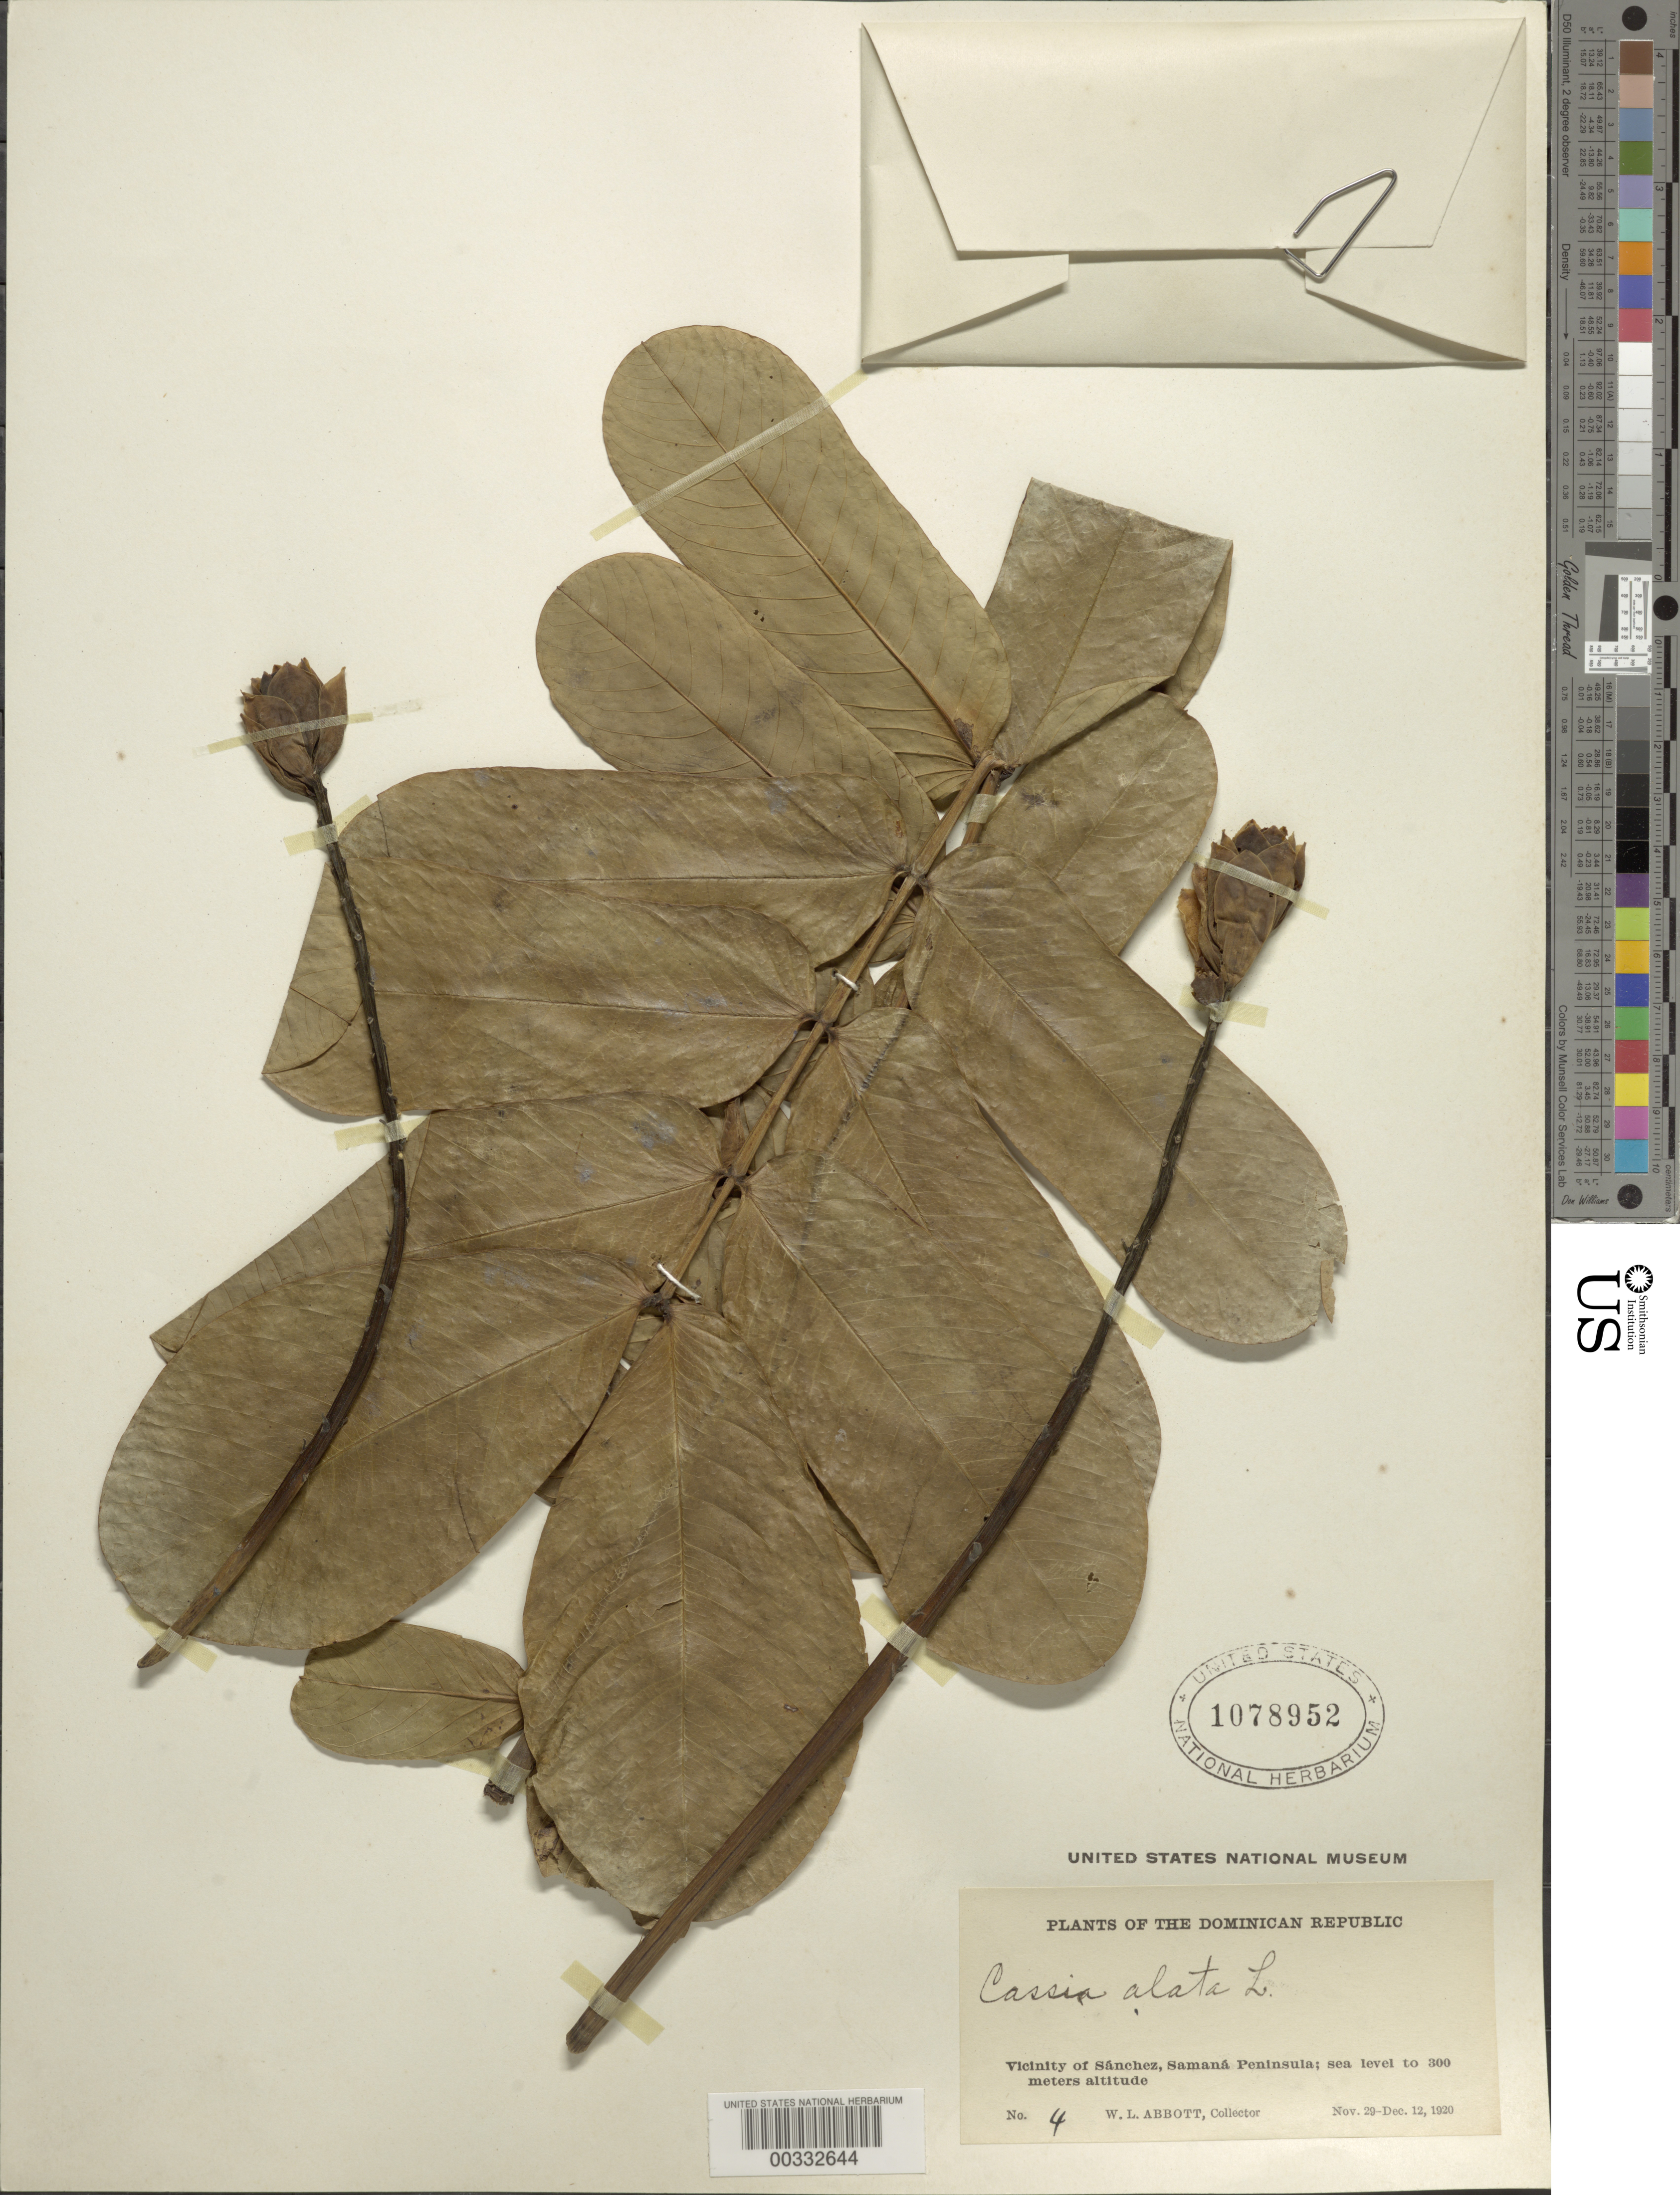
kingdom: Plantae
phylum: Tracheophyta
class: Magnoliopsida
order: Fabales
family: Fabaceae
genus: Senna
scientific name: Senna alata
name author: (L.) Roxb.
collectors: W. L. Abbott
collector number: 4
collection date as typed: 29 Nov 1920 to 12 Dec 1920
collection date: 1920-11-29/1920-12-12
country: Dominican Republic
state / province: Samaná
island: Hispaniola Island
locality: Vicinity of sanchez, samana peninsula, by rail road track [Samana Peninsula]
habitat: Waste land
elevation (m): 0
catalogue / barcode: US 1078952